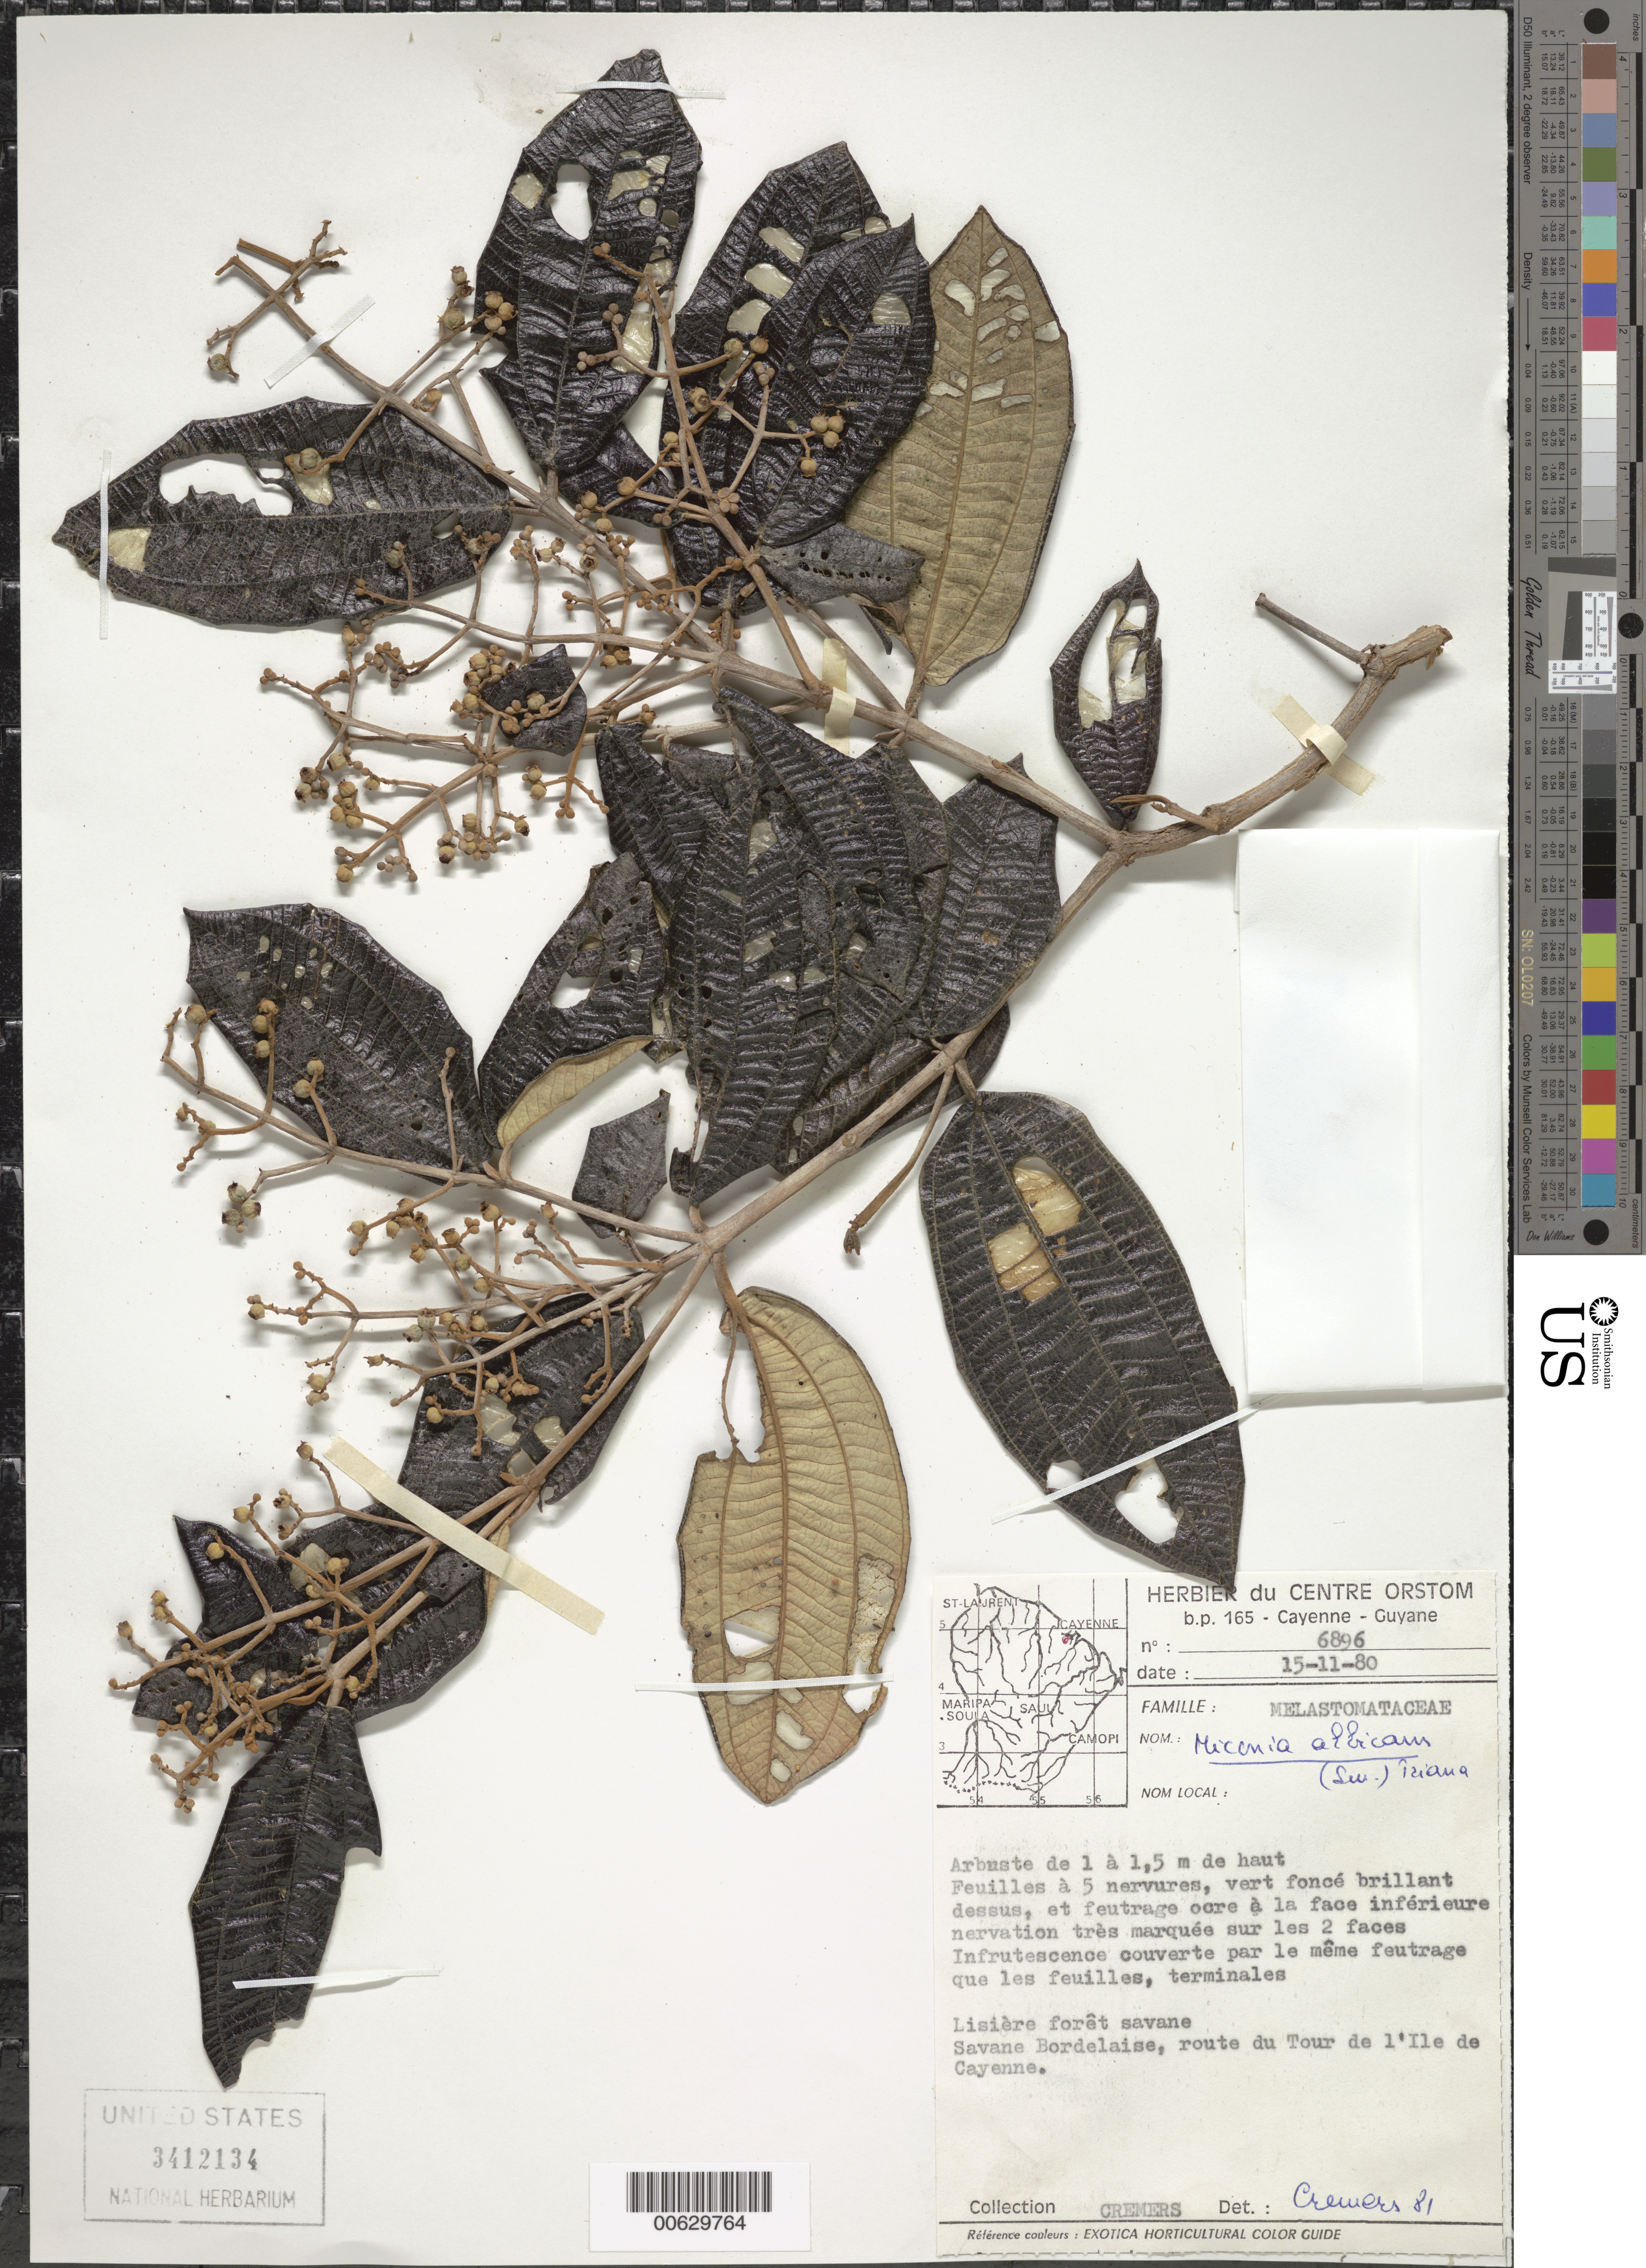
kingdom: Plantae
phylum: Tracheophyta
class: Magnoliopsida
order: Myrtales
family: Melastomataceae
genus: Miconia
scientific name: Miconia albicans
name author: (Sw.) Triana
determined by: Cremers, Georges A.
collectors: G. Cremers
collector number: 6896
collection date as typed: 15-Nov-80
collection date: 1980-11-15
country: French Guiana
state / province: Cayenne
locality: Cayenne, route du tour de l'Ie de Cayenne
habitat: Lisiere foret savane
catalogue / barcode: US 3412134